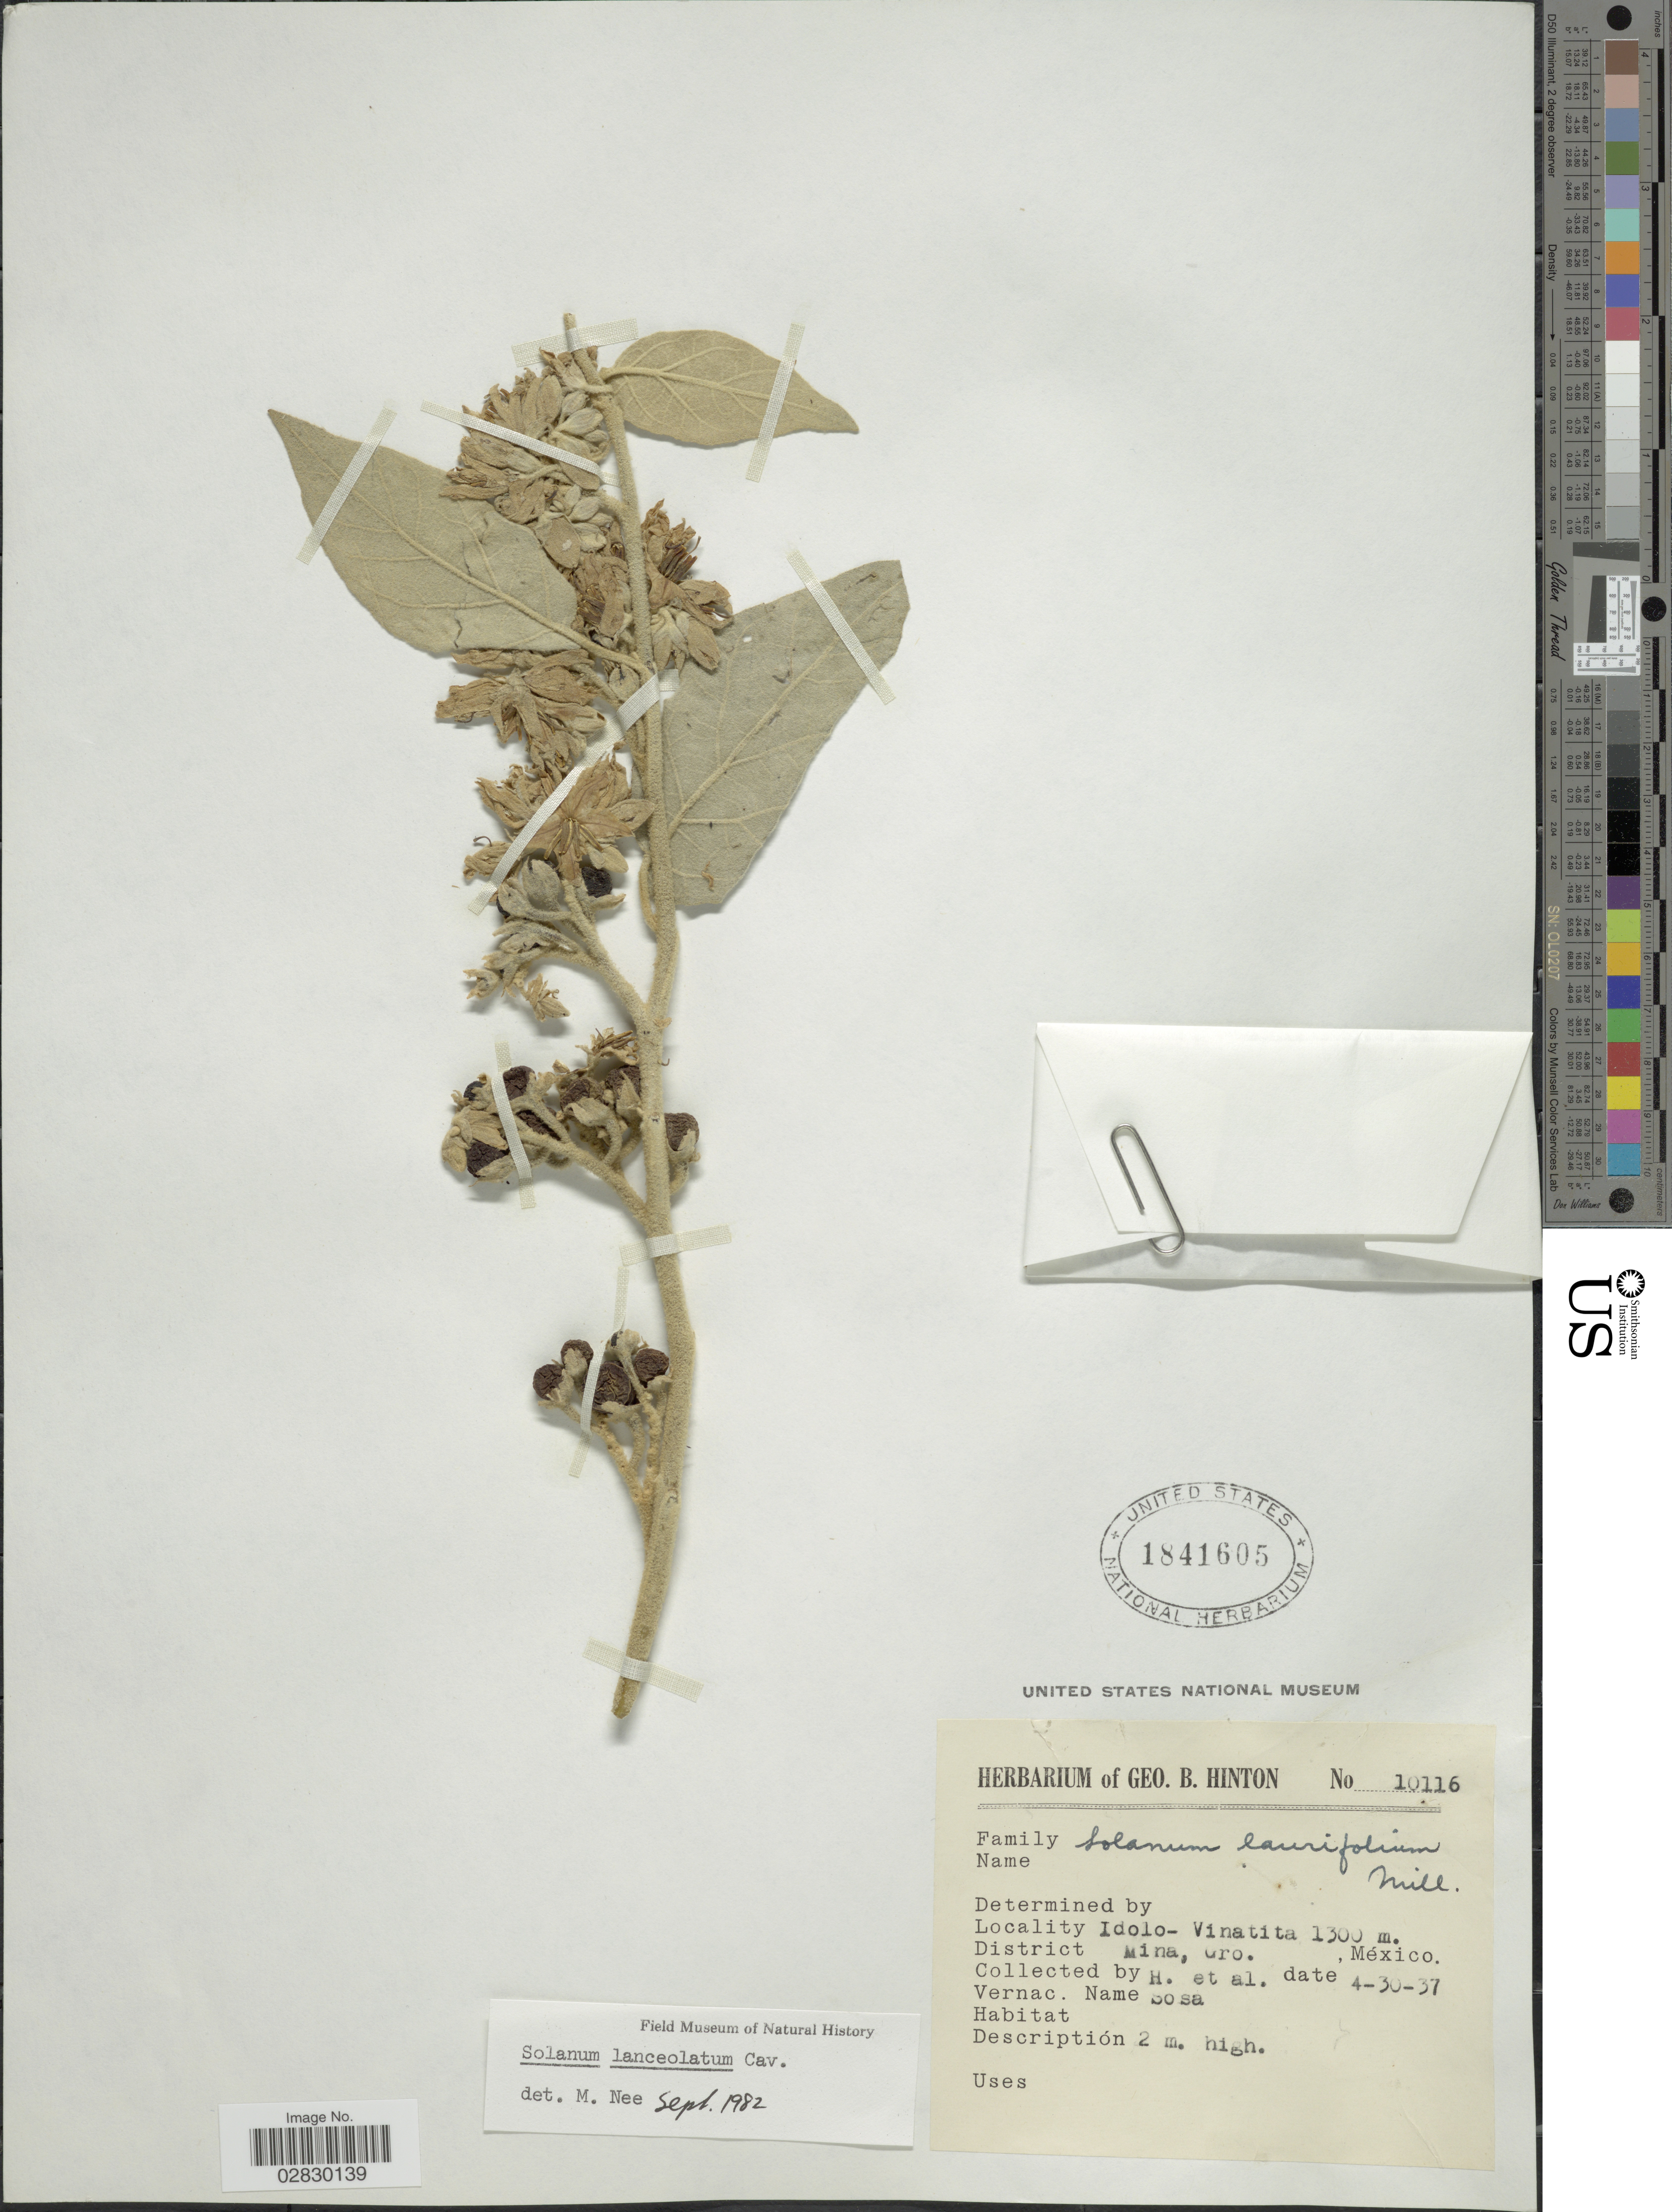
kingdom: Plantae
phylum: Tracheophyta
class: Magnoliopsida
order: Solanales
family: Solanaceae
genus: Solanum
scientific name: Solanum lanceolatum Berthault, nom. illeg.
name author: Berthault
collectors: G. B. Hinton & et al.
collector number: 10116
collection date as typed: Transcribed d/m/y: 30/4/37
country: Mexico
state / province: Guerrero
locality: Idolo - Vinatita, District Mina.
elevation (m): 1300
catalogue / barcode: US 1841605